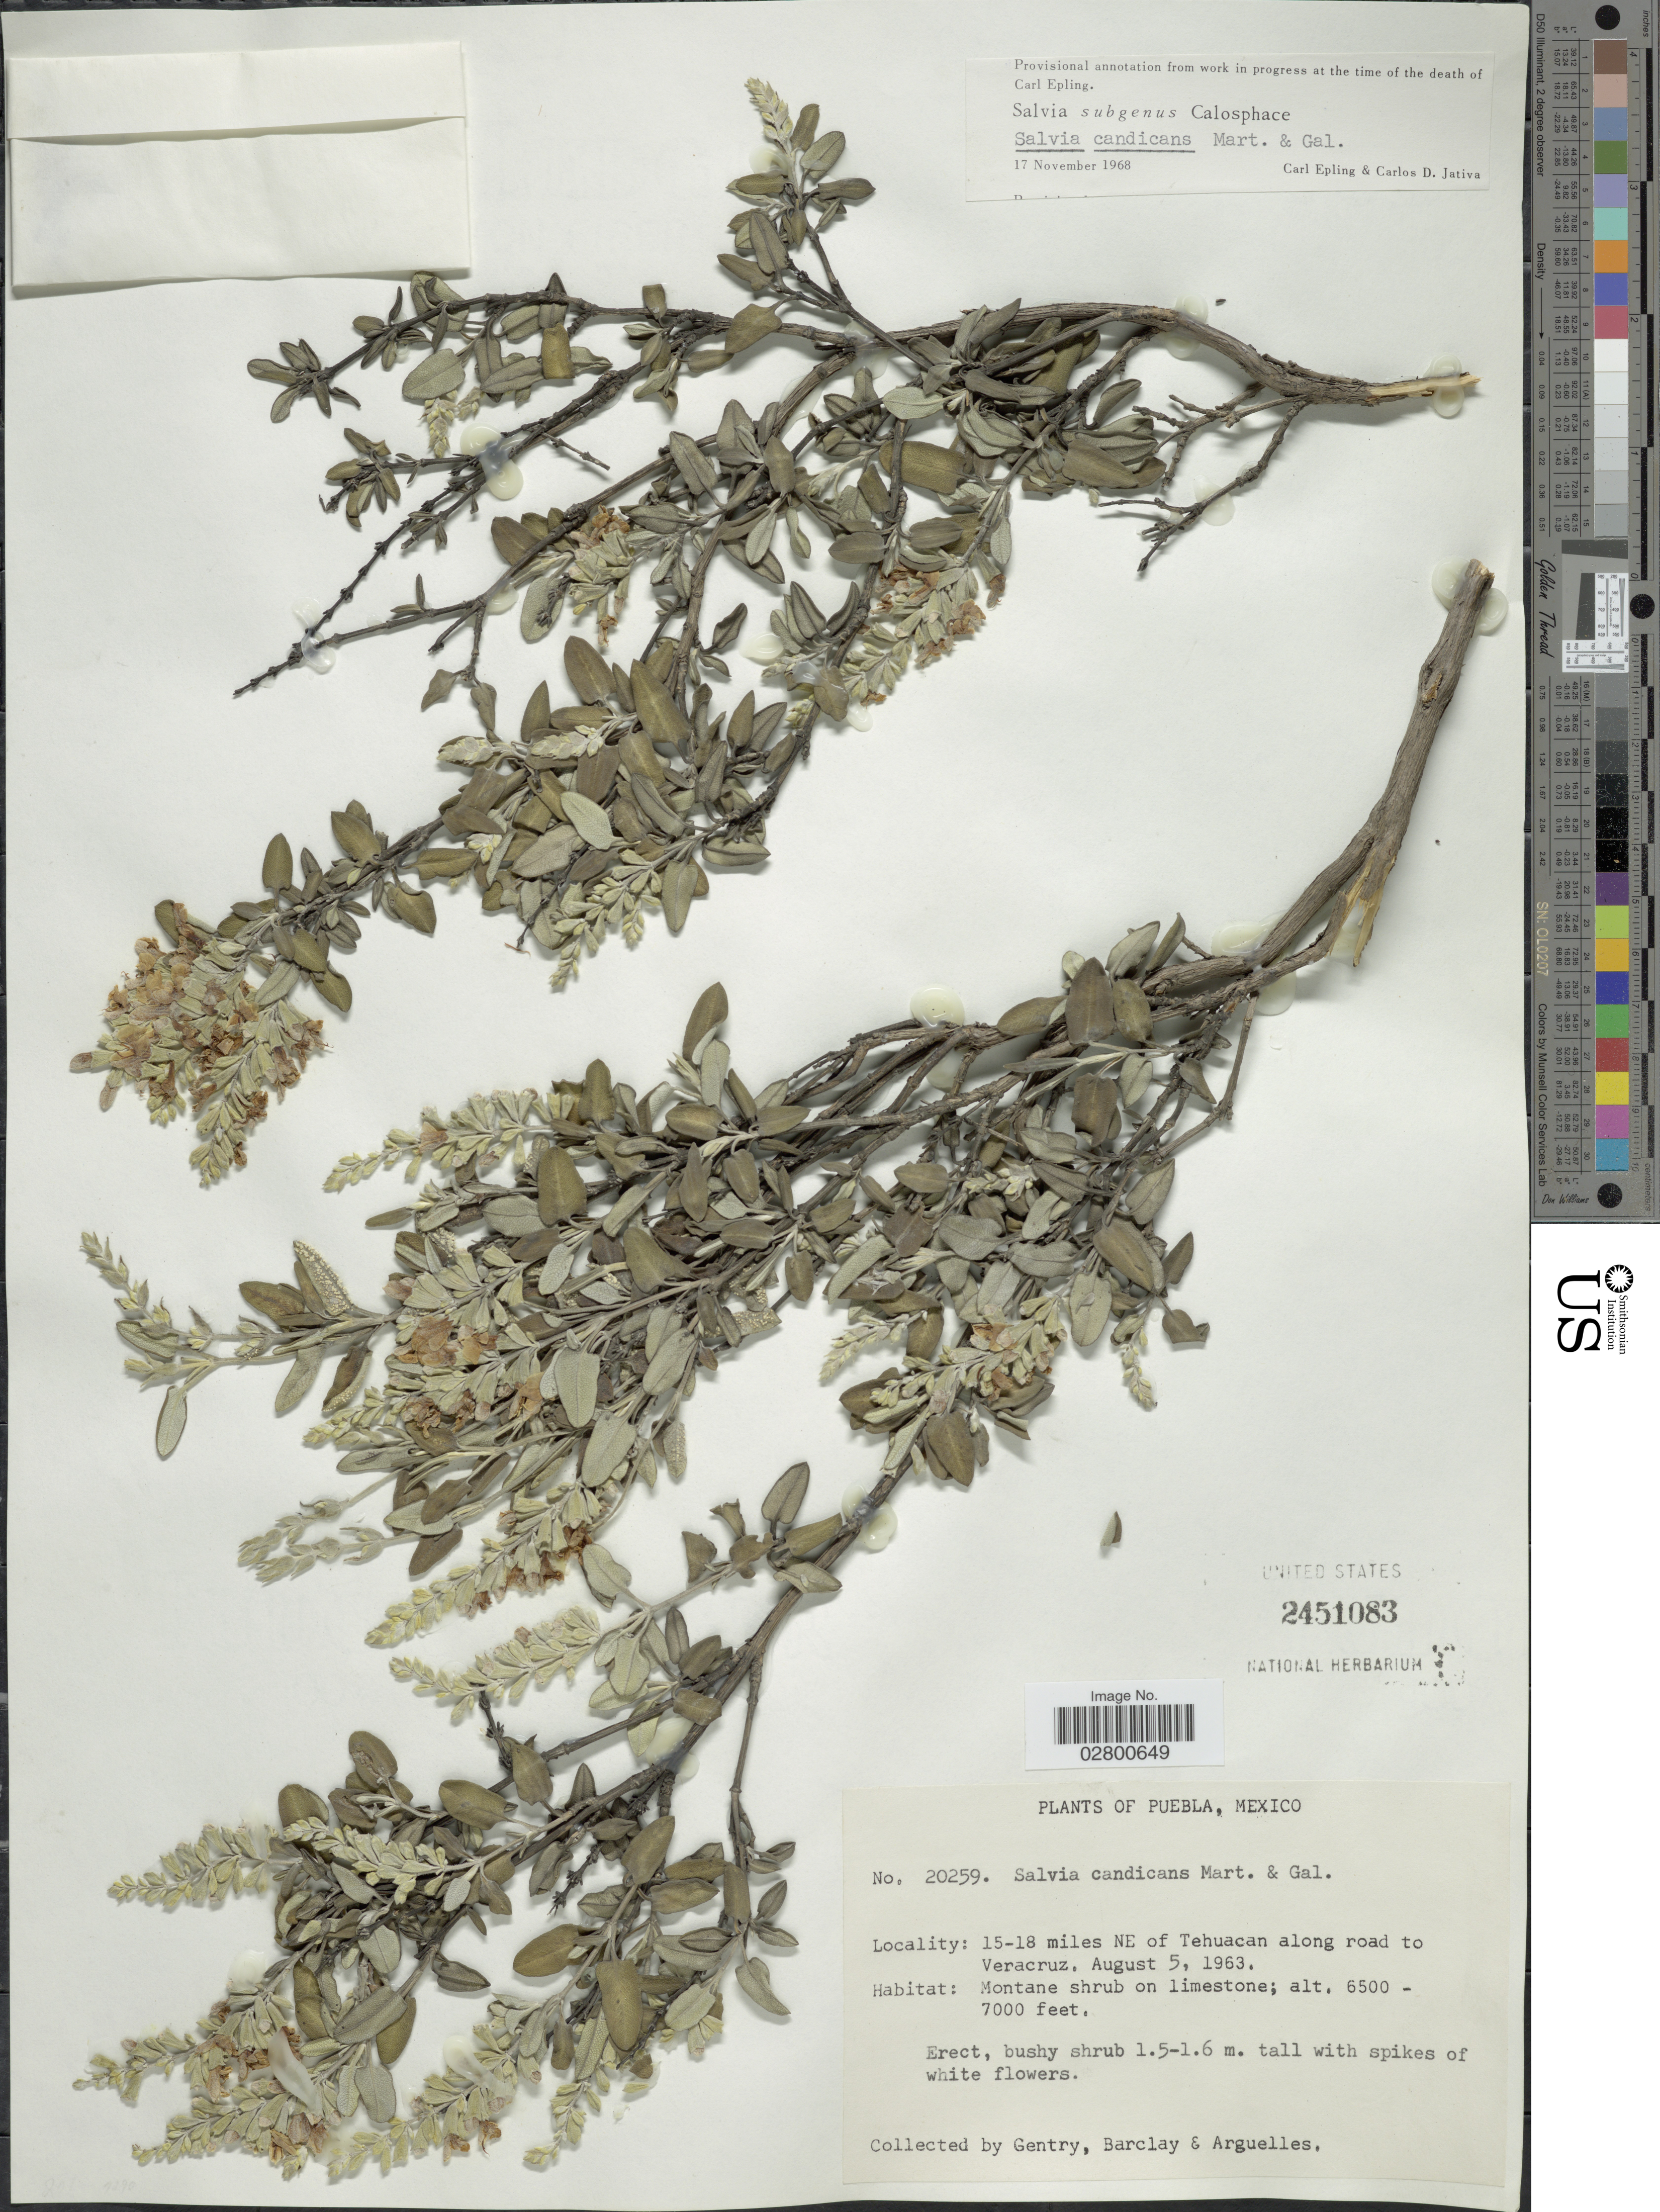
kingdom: Plantae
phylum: Tracheophyta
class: Magnoliopsida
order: Lamiales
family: Lamiaceae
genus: Salvia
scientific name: Salvia candicans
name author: M. Martens & Galeotti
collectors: Gentry, --, -- Barclay & Arguelles, --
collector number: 20259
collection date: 1963-08-05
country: Mexico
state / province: Puebla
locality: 15-18 miles NE of Tehuacan along road to Veracruz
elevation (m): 1981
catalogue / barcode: US 2451083